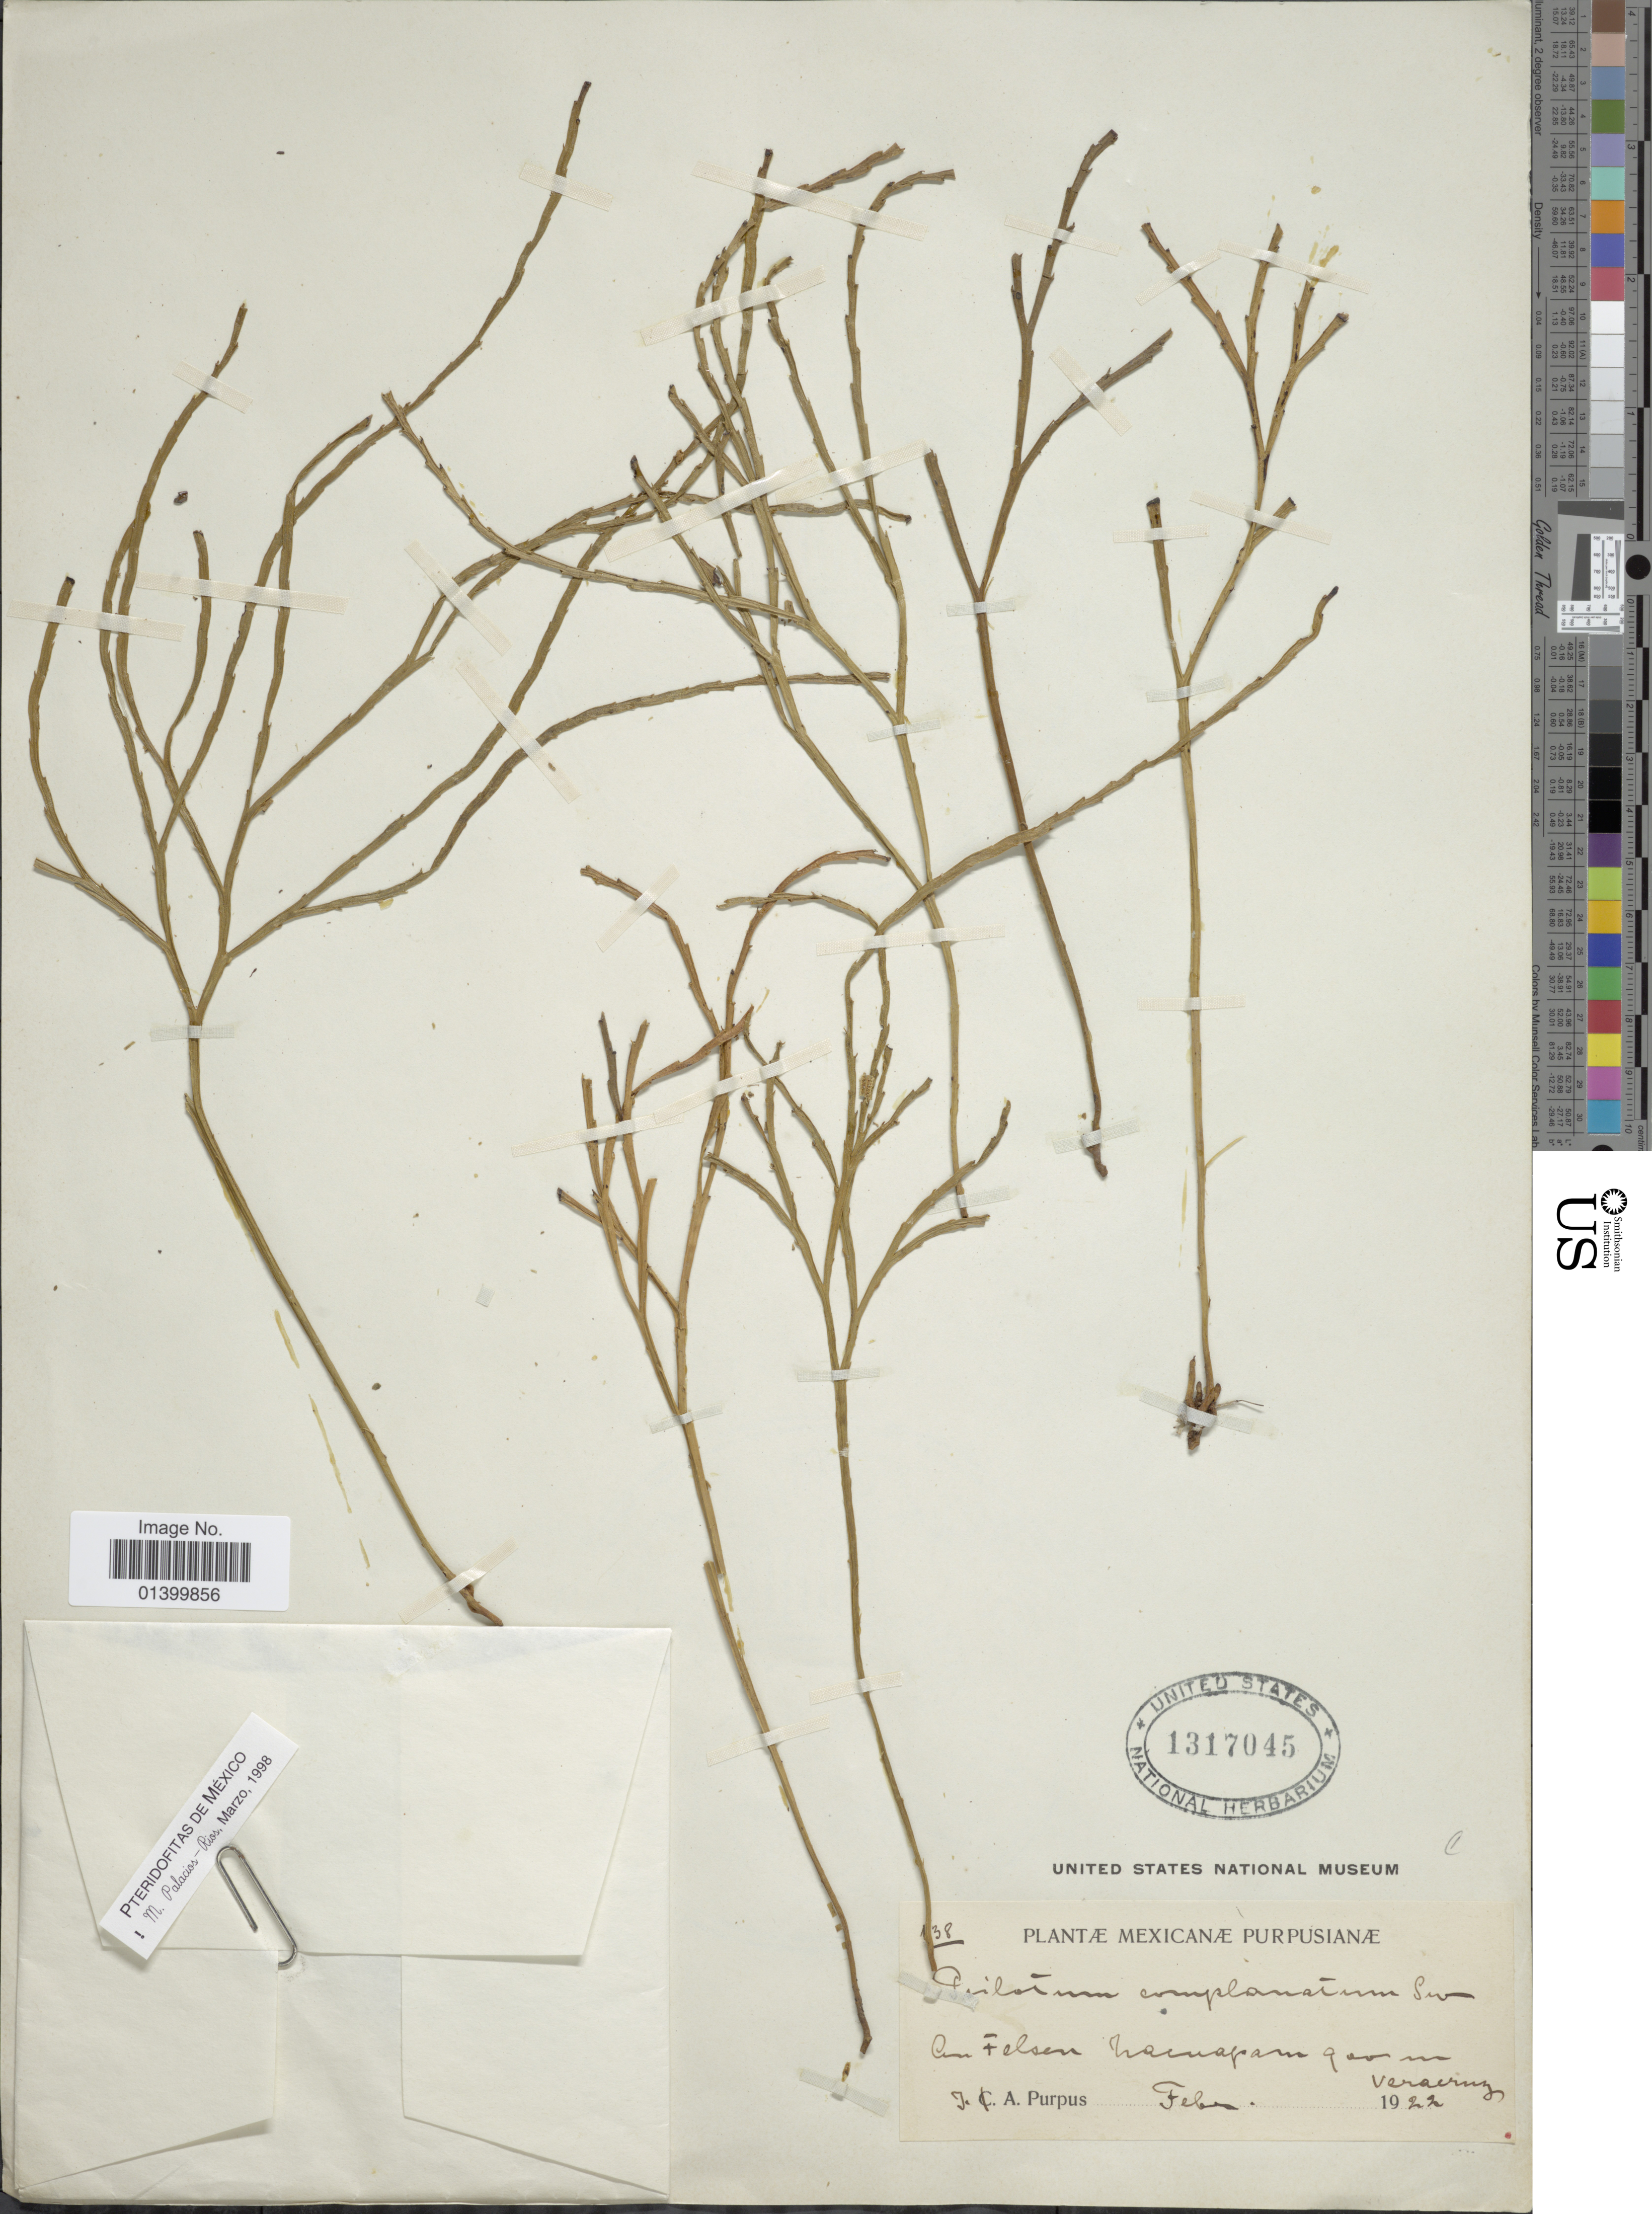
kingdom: Plantae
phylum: Tracheophyta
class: Polypodiopsida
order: Psilotales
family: Psilotaceae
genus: Psilotum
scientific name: Psilotum complanatum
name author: Sw.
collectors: J. A. Purpus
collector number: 138*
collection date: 1922-02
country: Mexico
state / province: Veracruz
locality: Plantæ Mexicaæ Purpusianæ. On Felsen Zacuapam, Veracruz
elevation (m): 900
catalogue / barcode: US 1317045